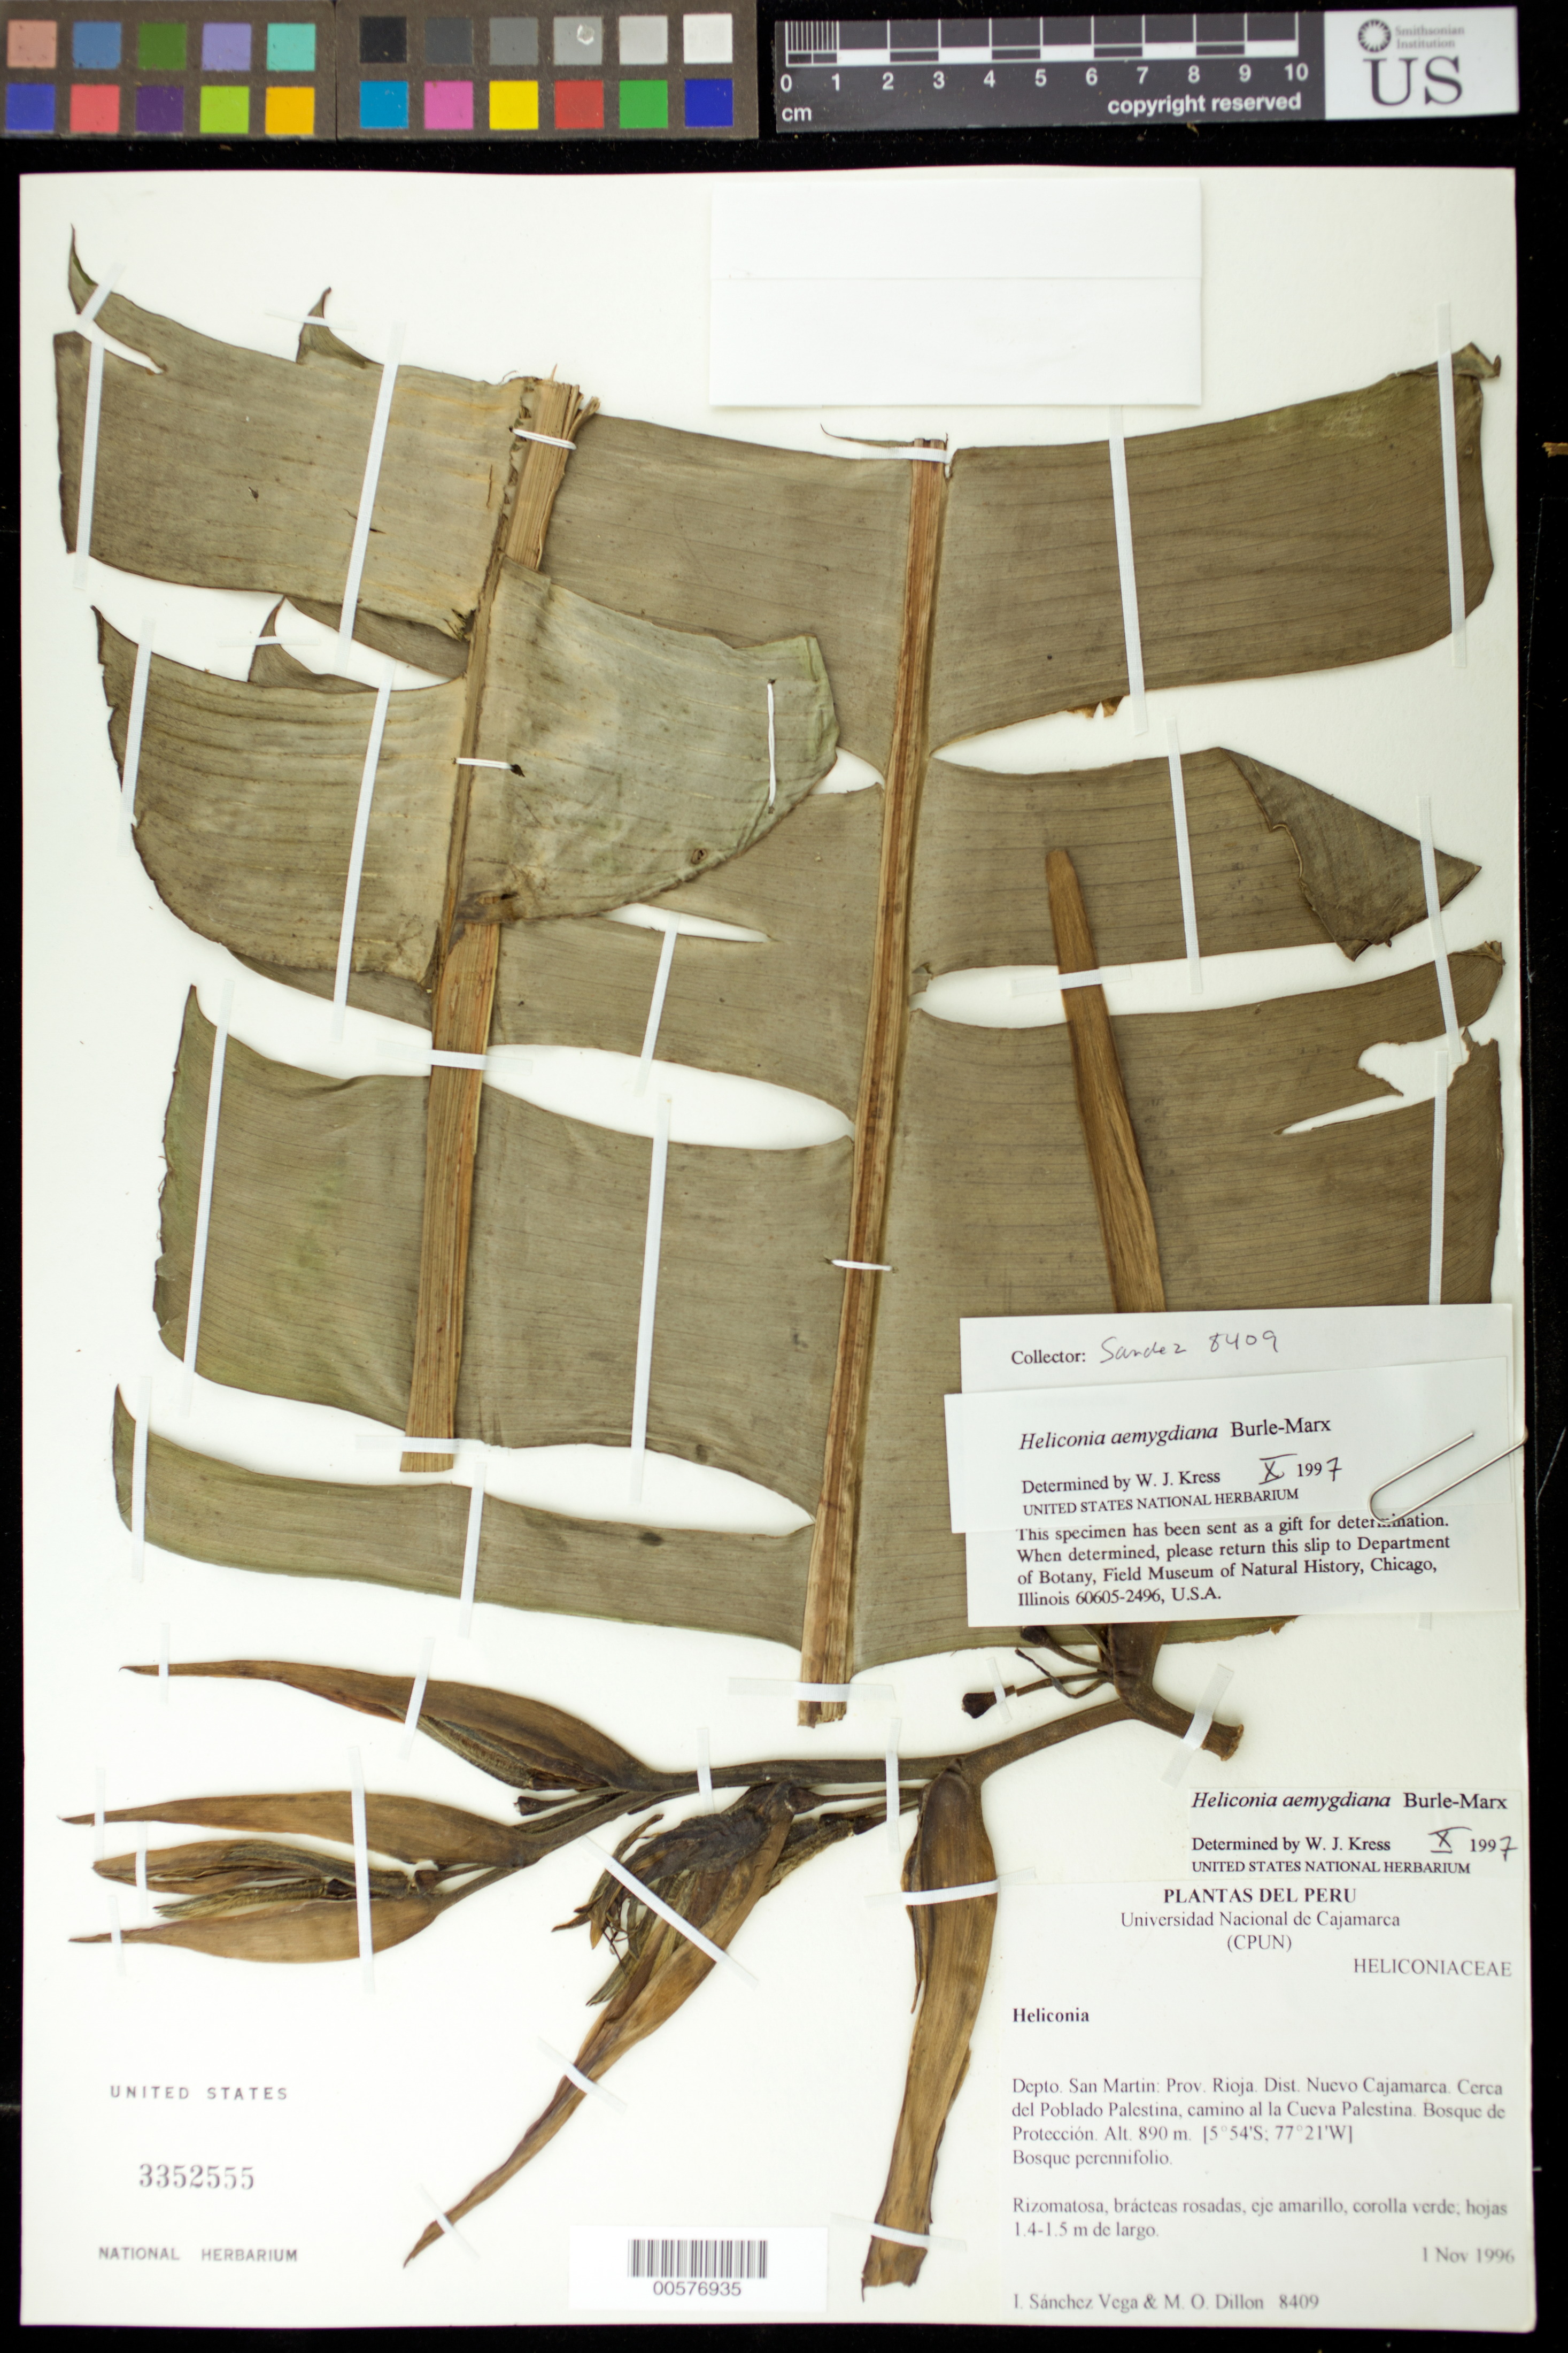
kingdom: Plantae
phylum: Tracheophyta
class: Liliopsida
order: Zingiberales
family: Heliconiaceae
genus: Heliconia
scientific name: Heliconia aemygdiana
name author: Burle-Marx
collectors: I. S. Vega & M. Dillion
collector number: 8409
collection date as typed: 01 Nov 1996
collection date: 1996-11-01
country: Peru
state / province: San Martín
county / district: Rioja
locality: Nuevo Cajamarca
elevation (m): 890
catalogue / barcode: US 3352555